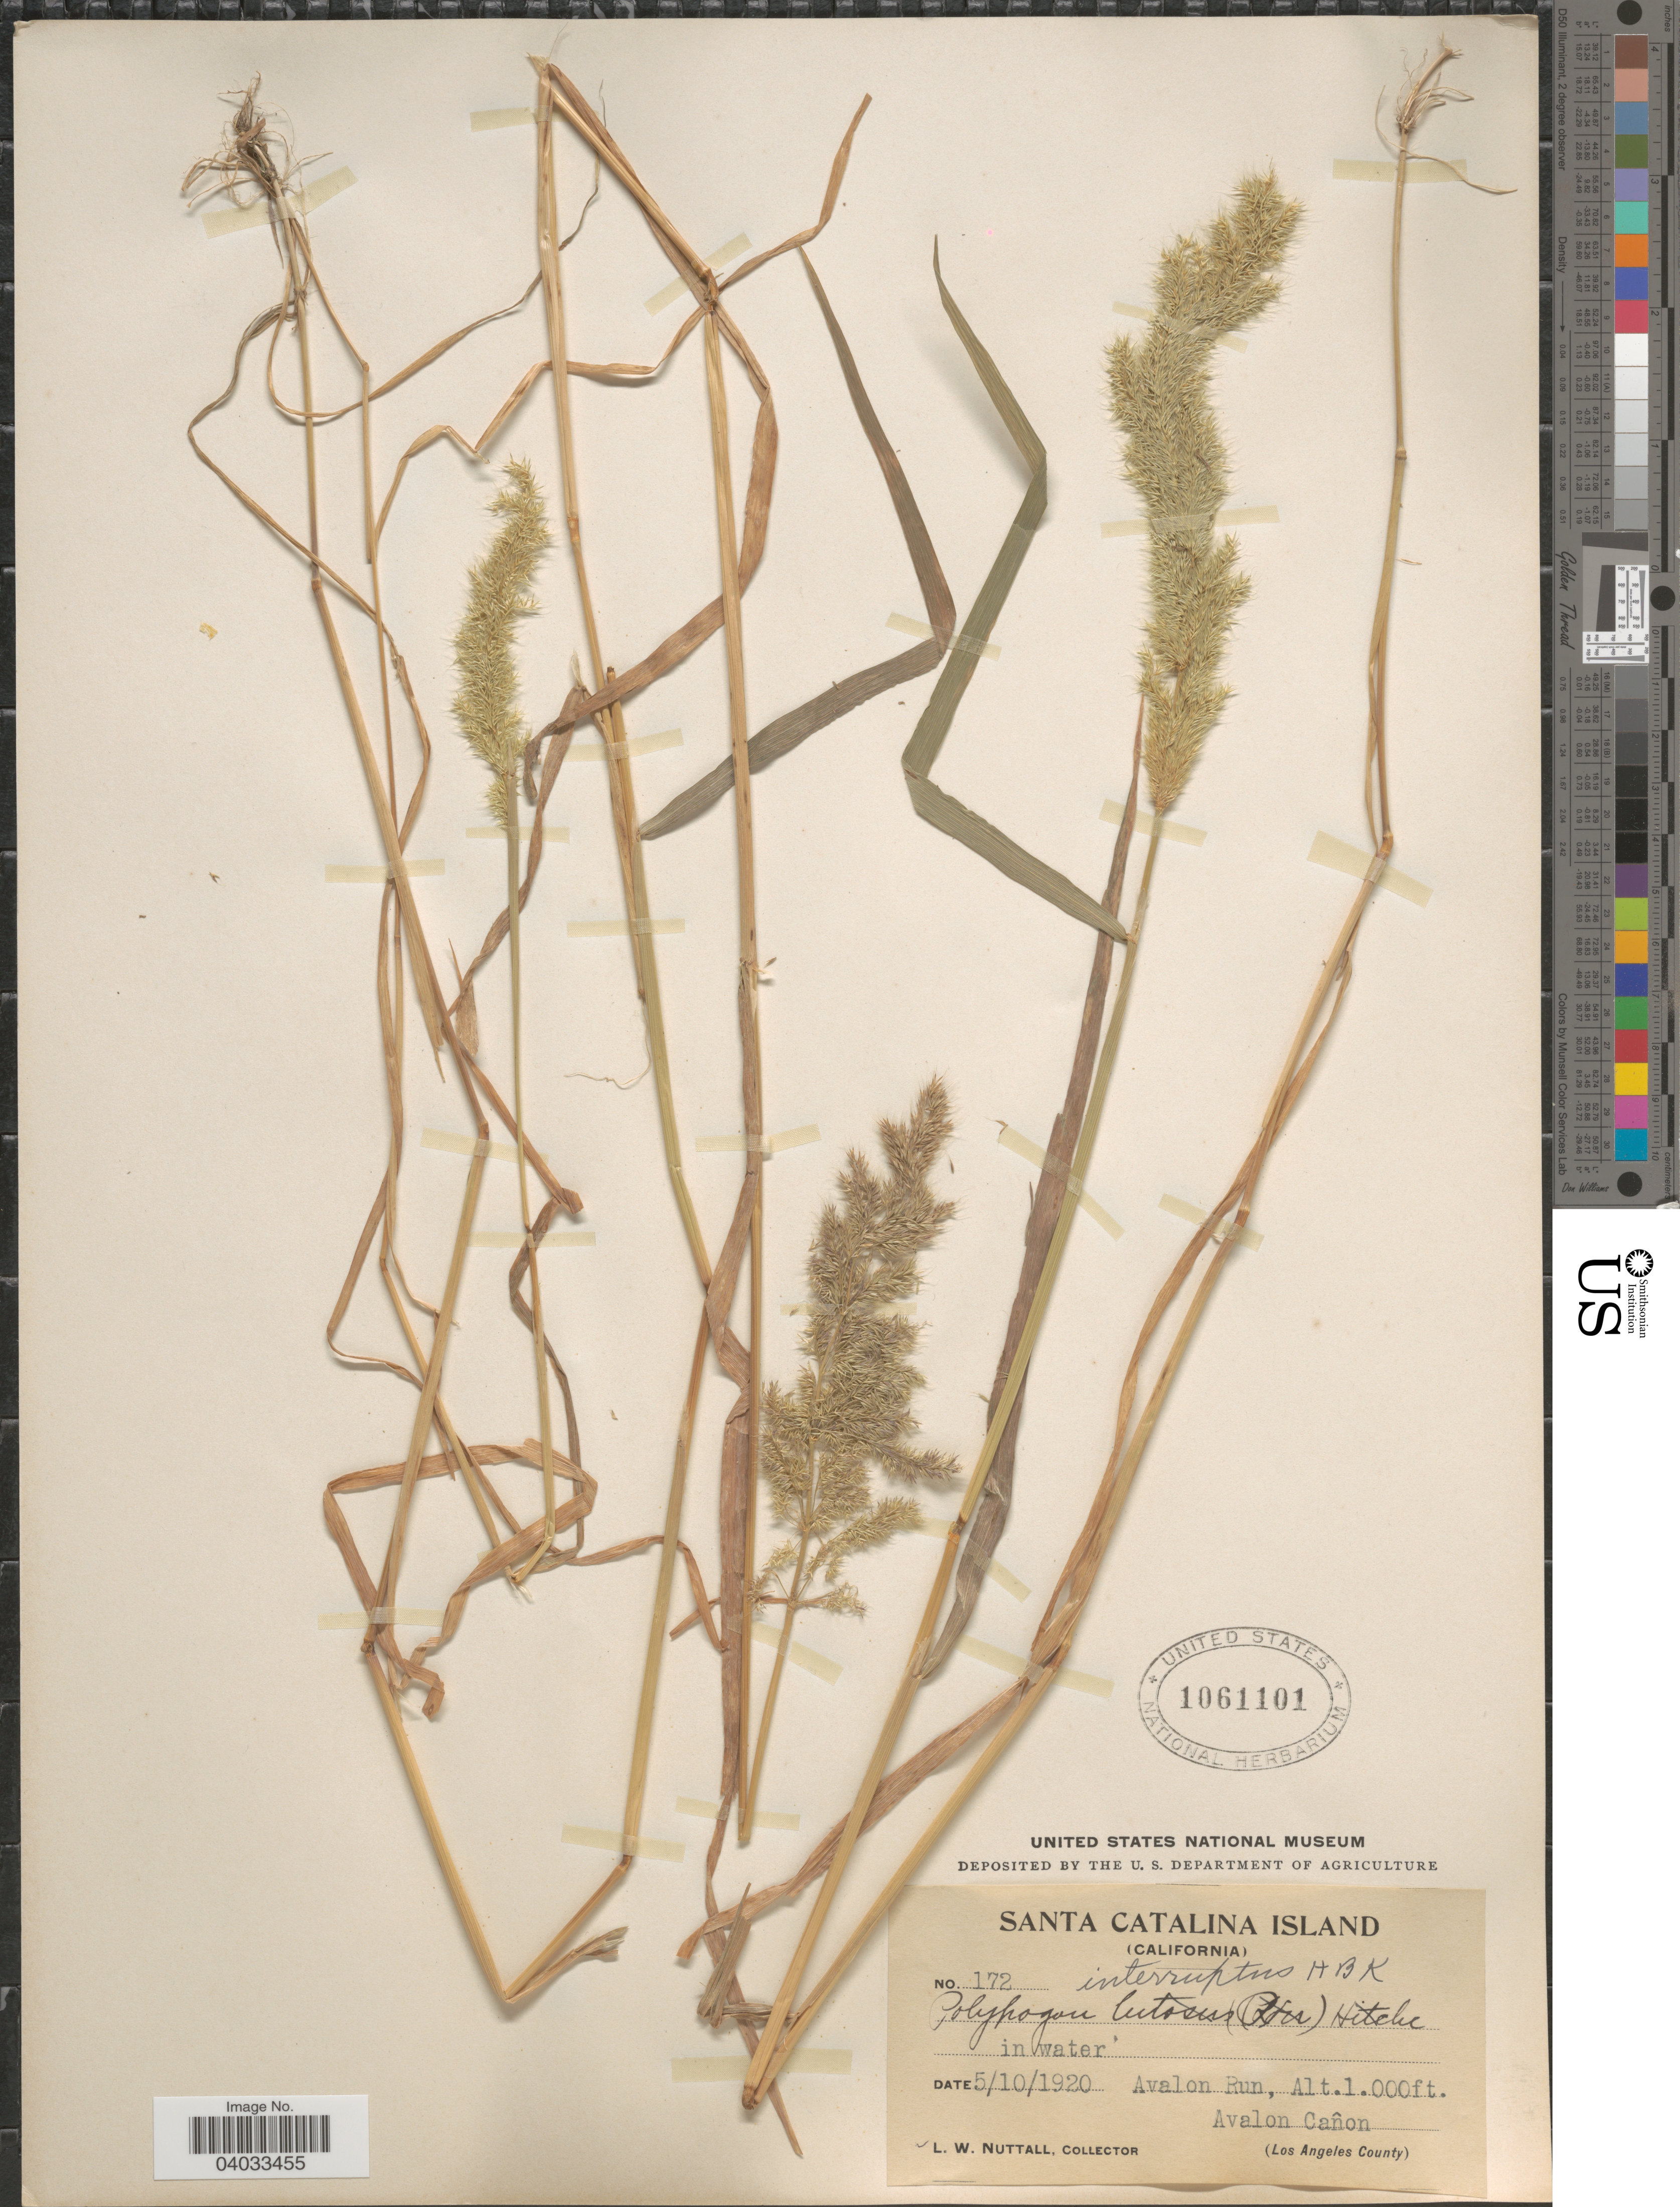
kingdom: Plantae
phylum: Tracheophyta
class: Liliopsida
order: Poales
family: Poaceae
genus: Polypogon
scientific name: Polypogon interruptus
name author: Kunth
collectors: L. W. Nuttall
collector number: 172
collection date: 1920-05-10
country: United States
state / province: California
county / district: Los Angeles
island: Santa Catalina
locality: Santa Catalina Island. Avalon Run. Avalon Cañon. (Los Angeles County) [unsure placement].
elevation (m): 305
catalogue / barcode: US 1061101